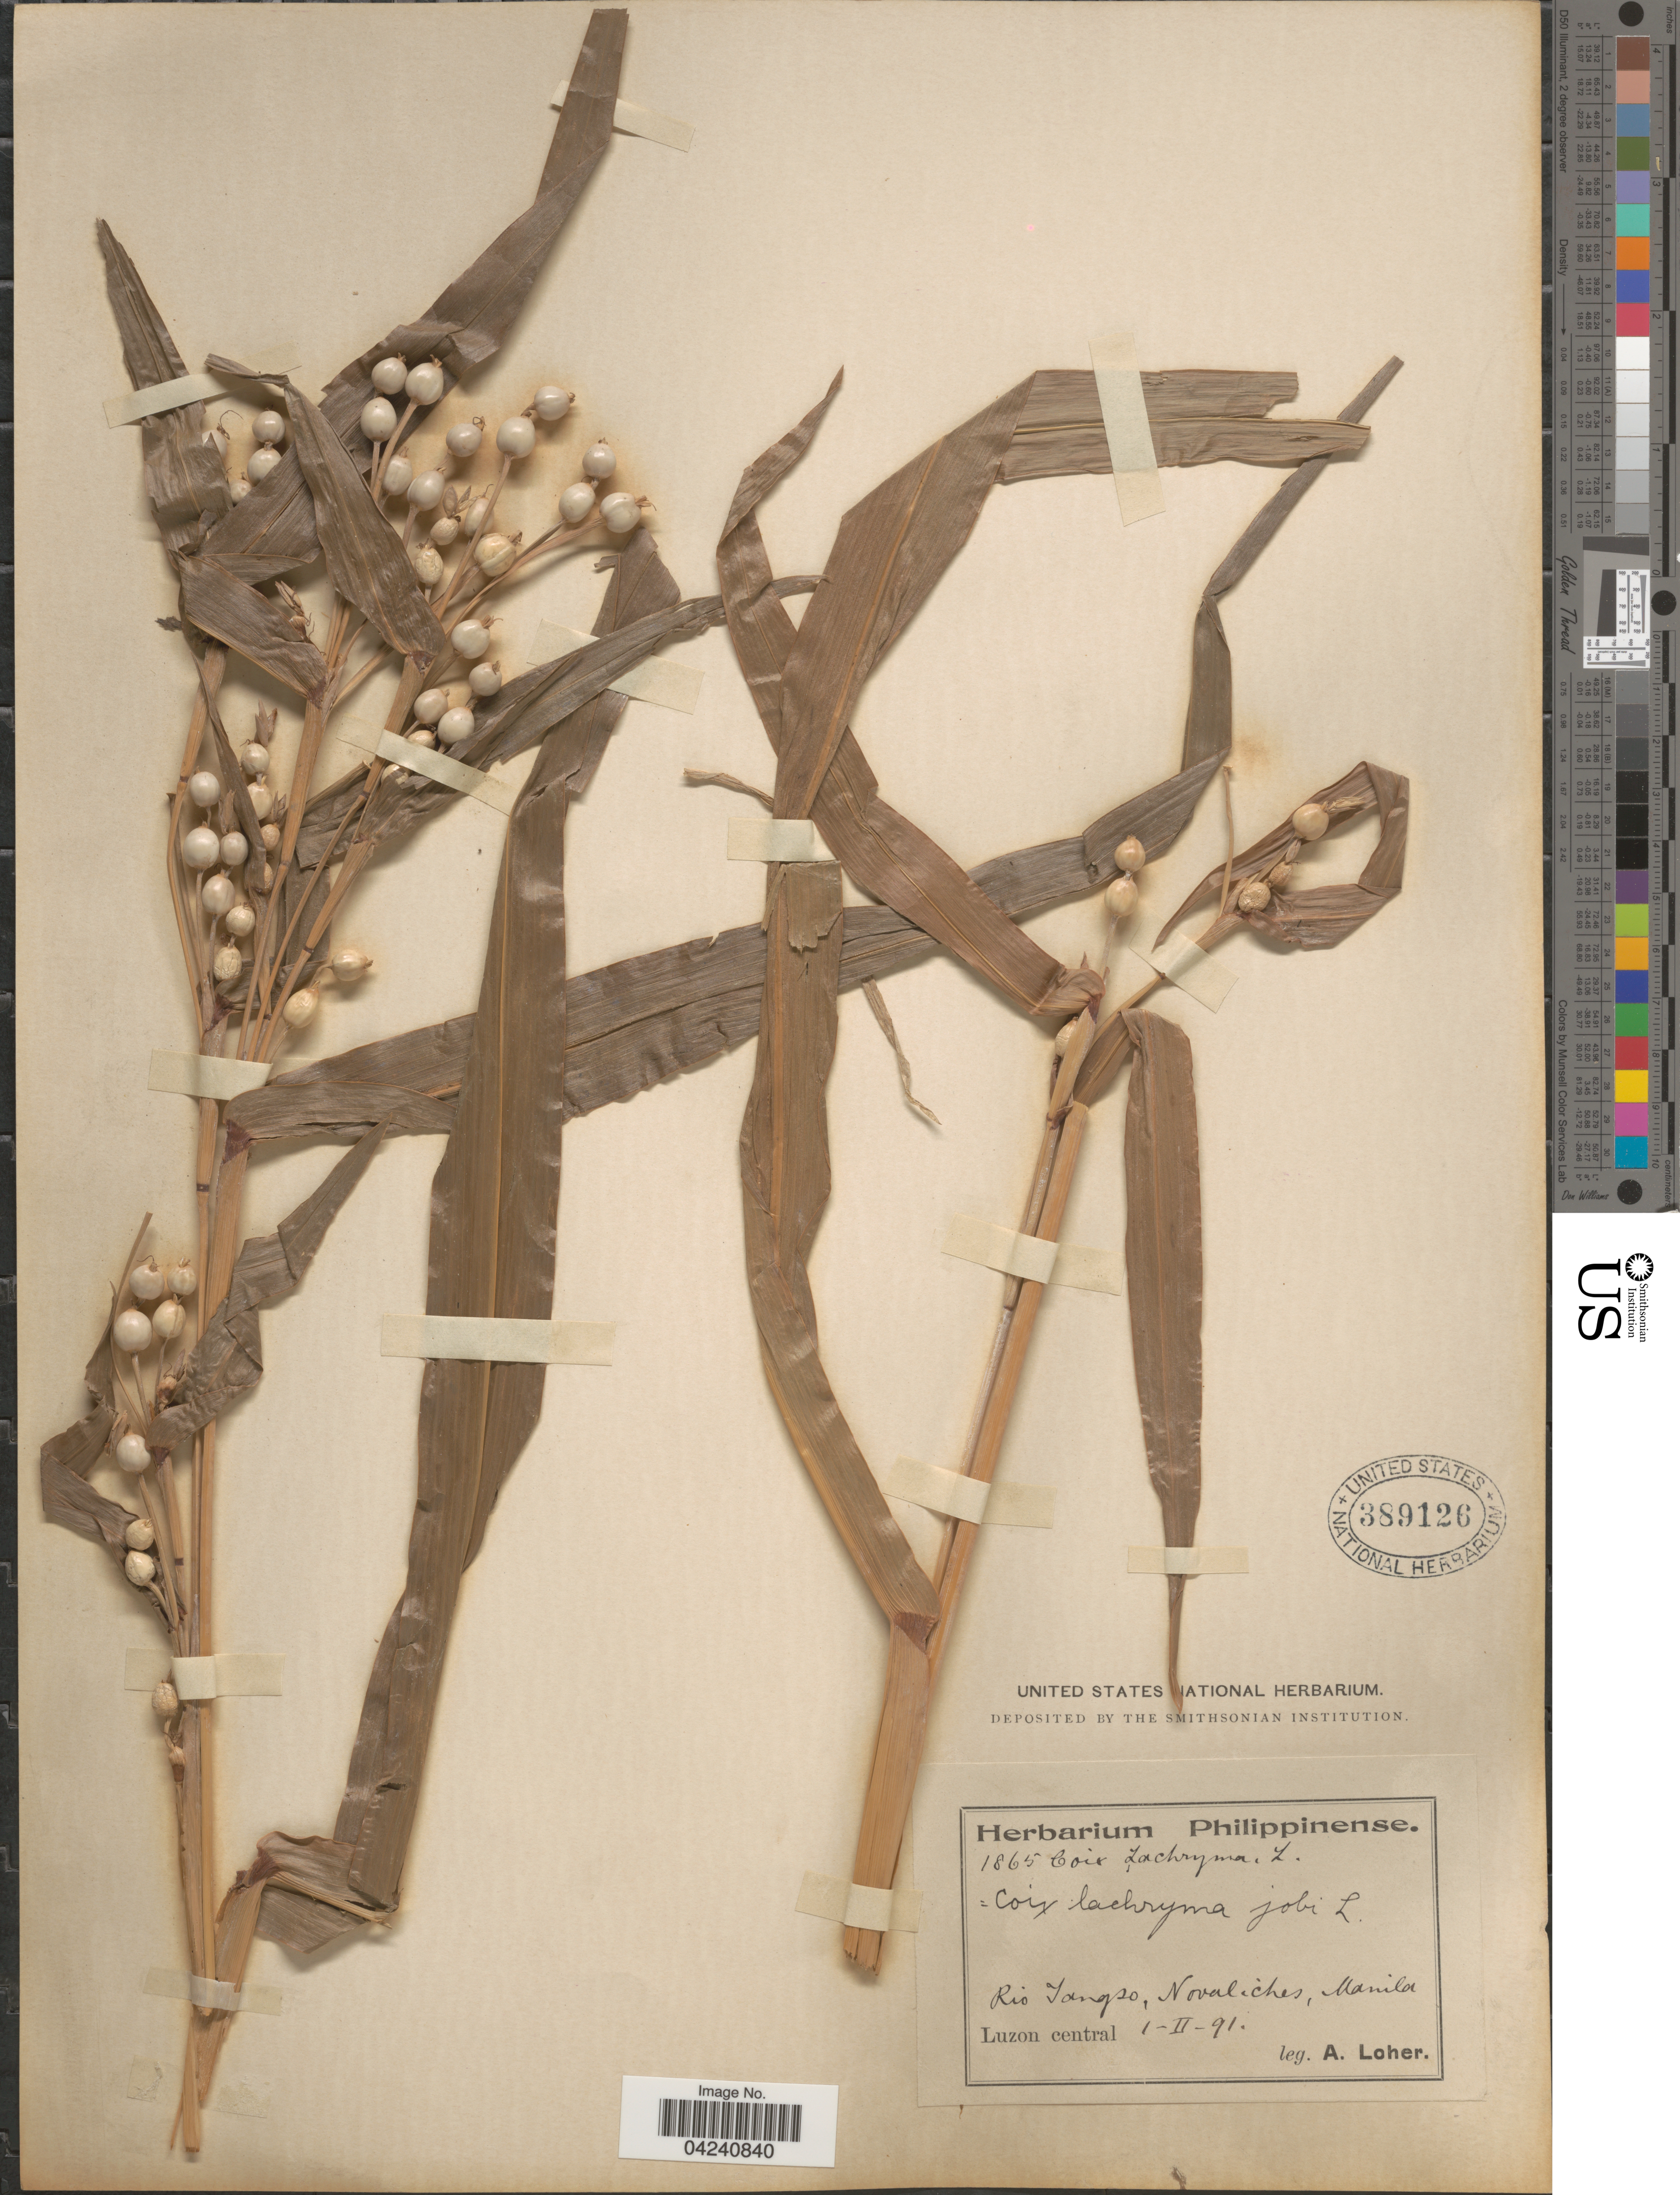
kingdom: Plantae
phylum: Tracheophyta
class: Liliopsida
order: Poales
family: Poaceae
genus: Coix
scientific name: Coix lacryma-jobi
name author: L.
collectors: A. Loher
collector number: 1865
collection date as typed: Transcribed d/m/y: 1/2/91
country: Philippines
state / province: Central Luzon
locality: Rio Tangso, Novaliches, Manila. Luzon central.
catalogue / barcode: US 389126